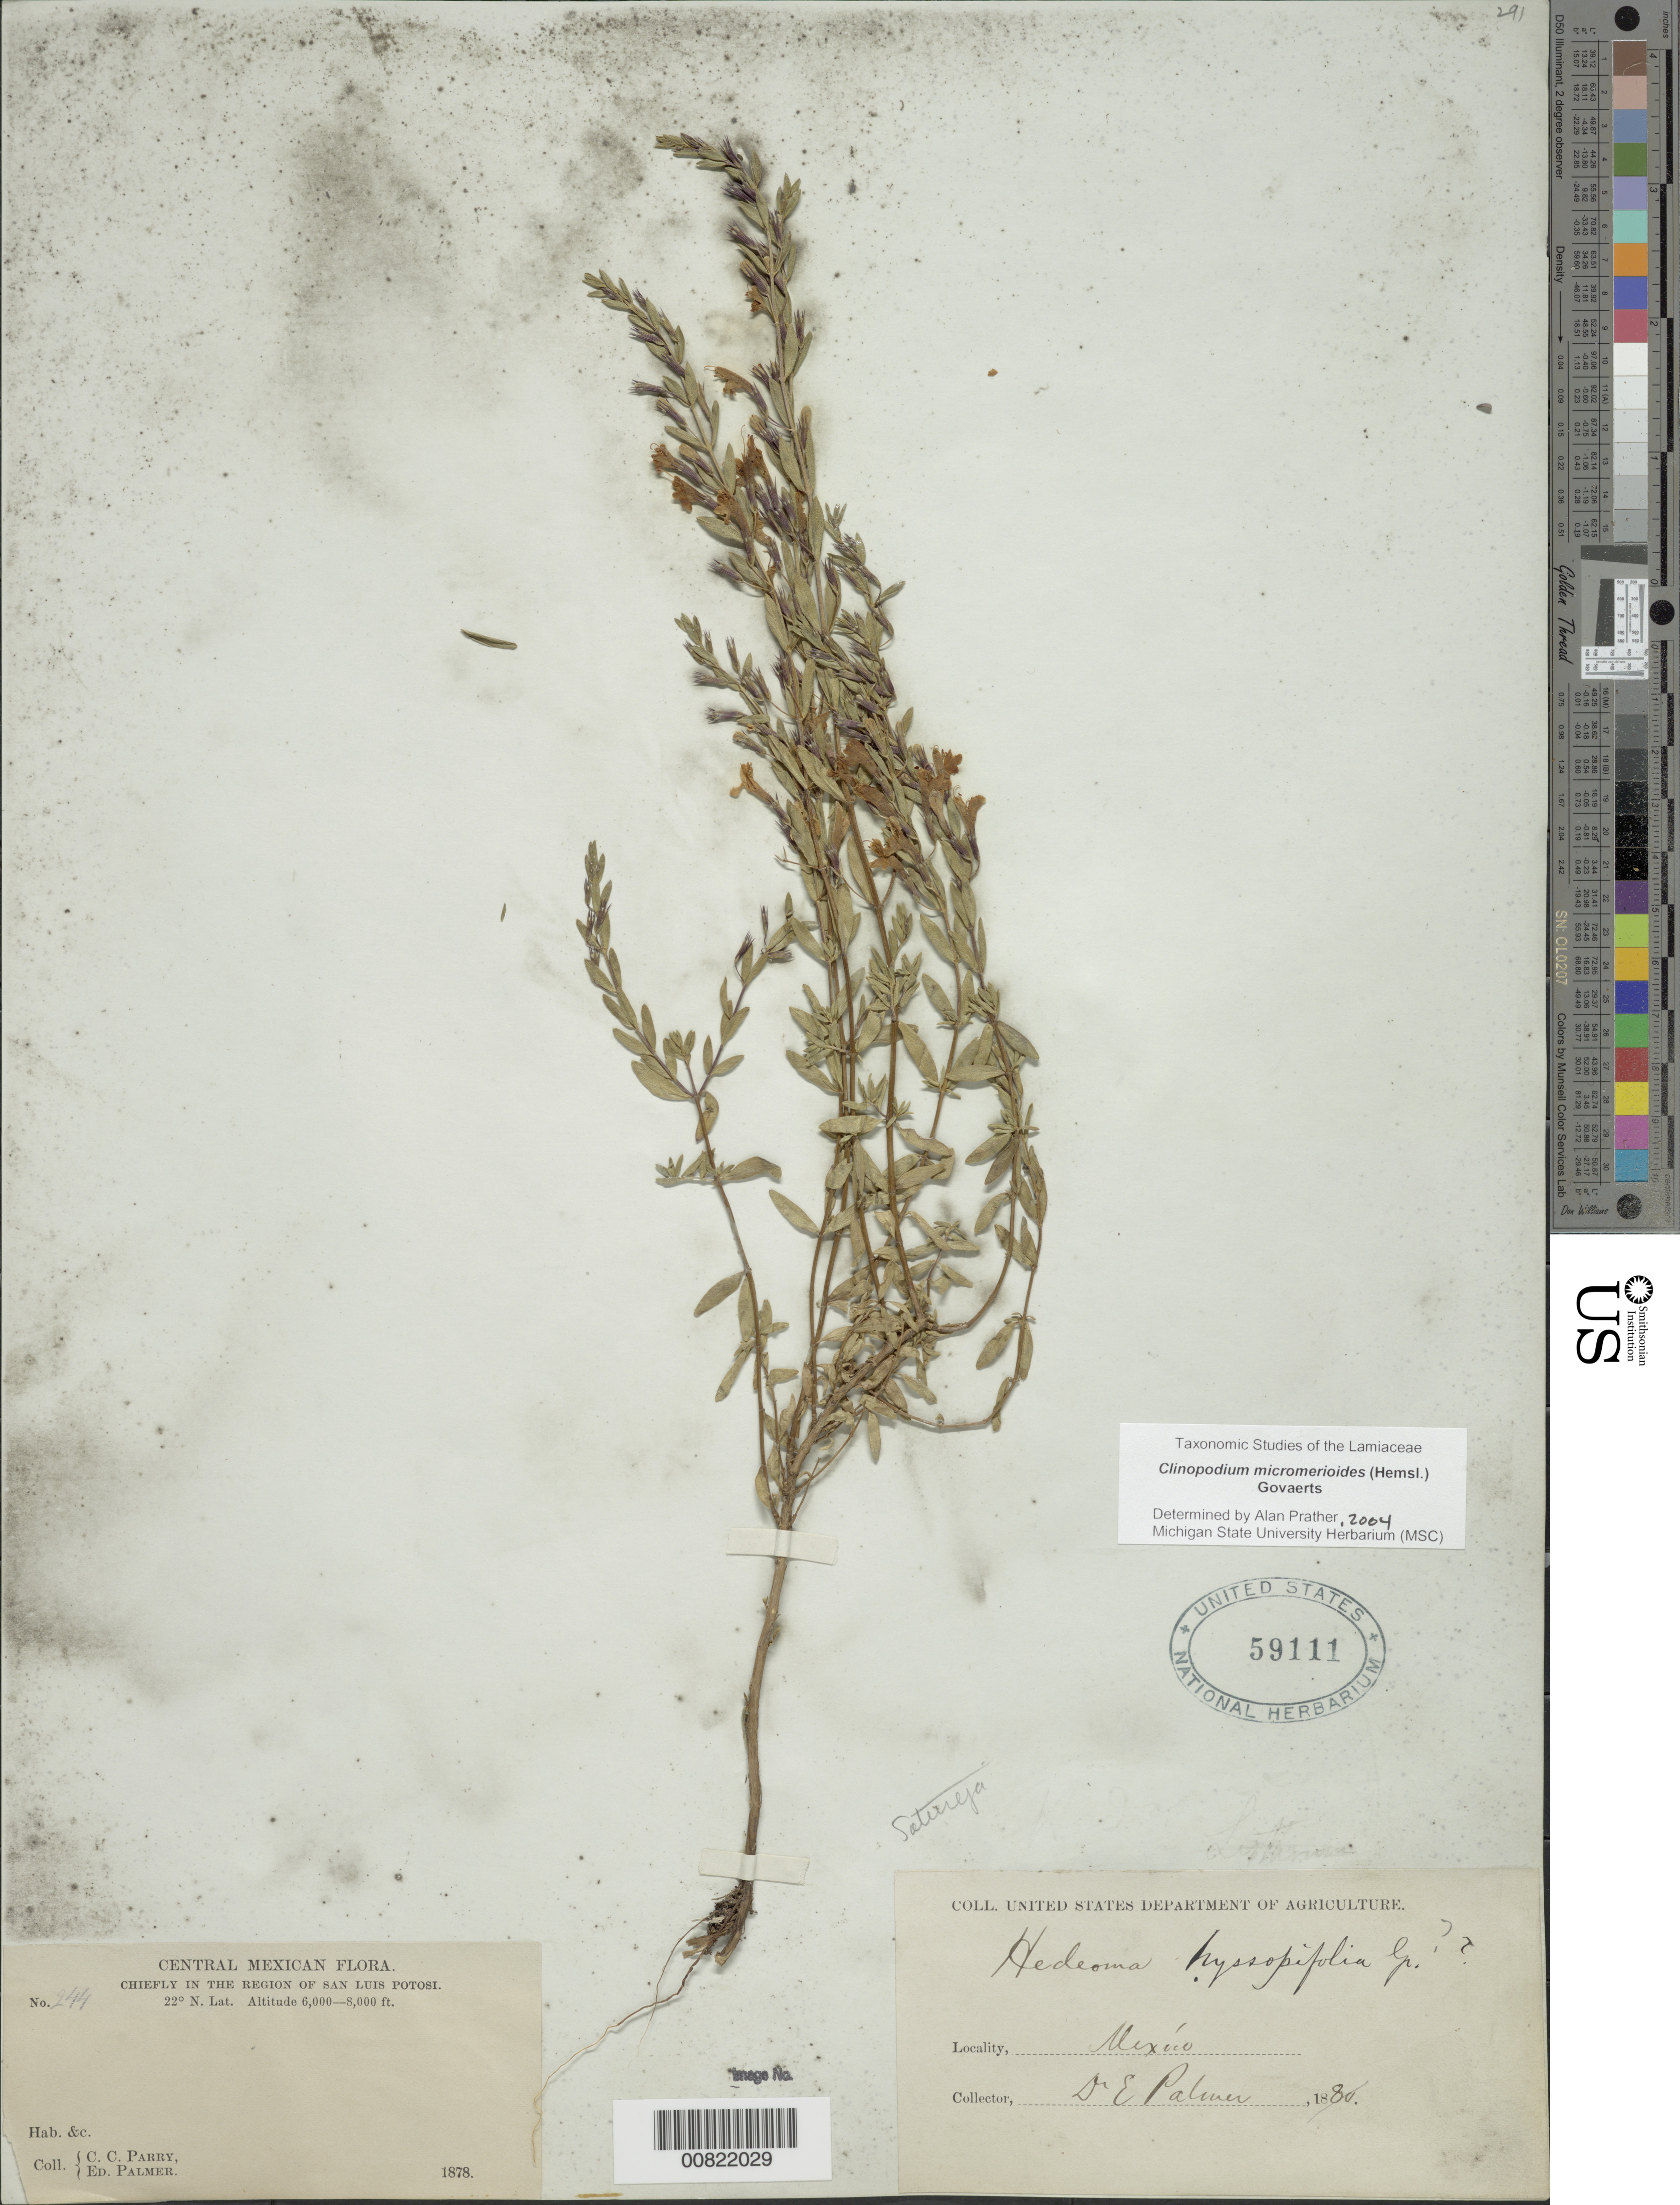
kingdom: Plantae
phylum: Tracheophyta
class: Magnoliopsida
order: Lamiales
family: Lamiaceae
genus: Clinopodium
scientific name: Clinopodium micromeroides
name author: (Hemsl.) Govaerts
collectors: C. C. Parry & E. Palmer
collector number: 244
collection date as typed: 1878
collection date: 1878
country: Mexico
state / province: San Luis Potosí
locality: Chiefly in the region of San Luis Potosí.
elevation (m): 1829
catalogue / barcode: US 59111